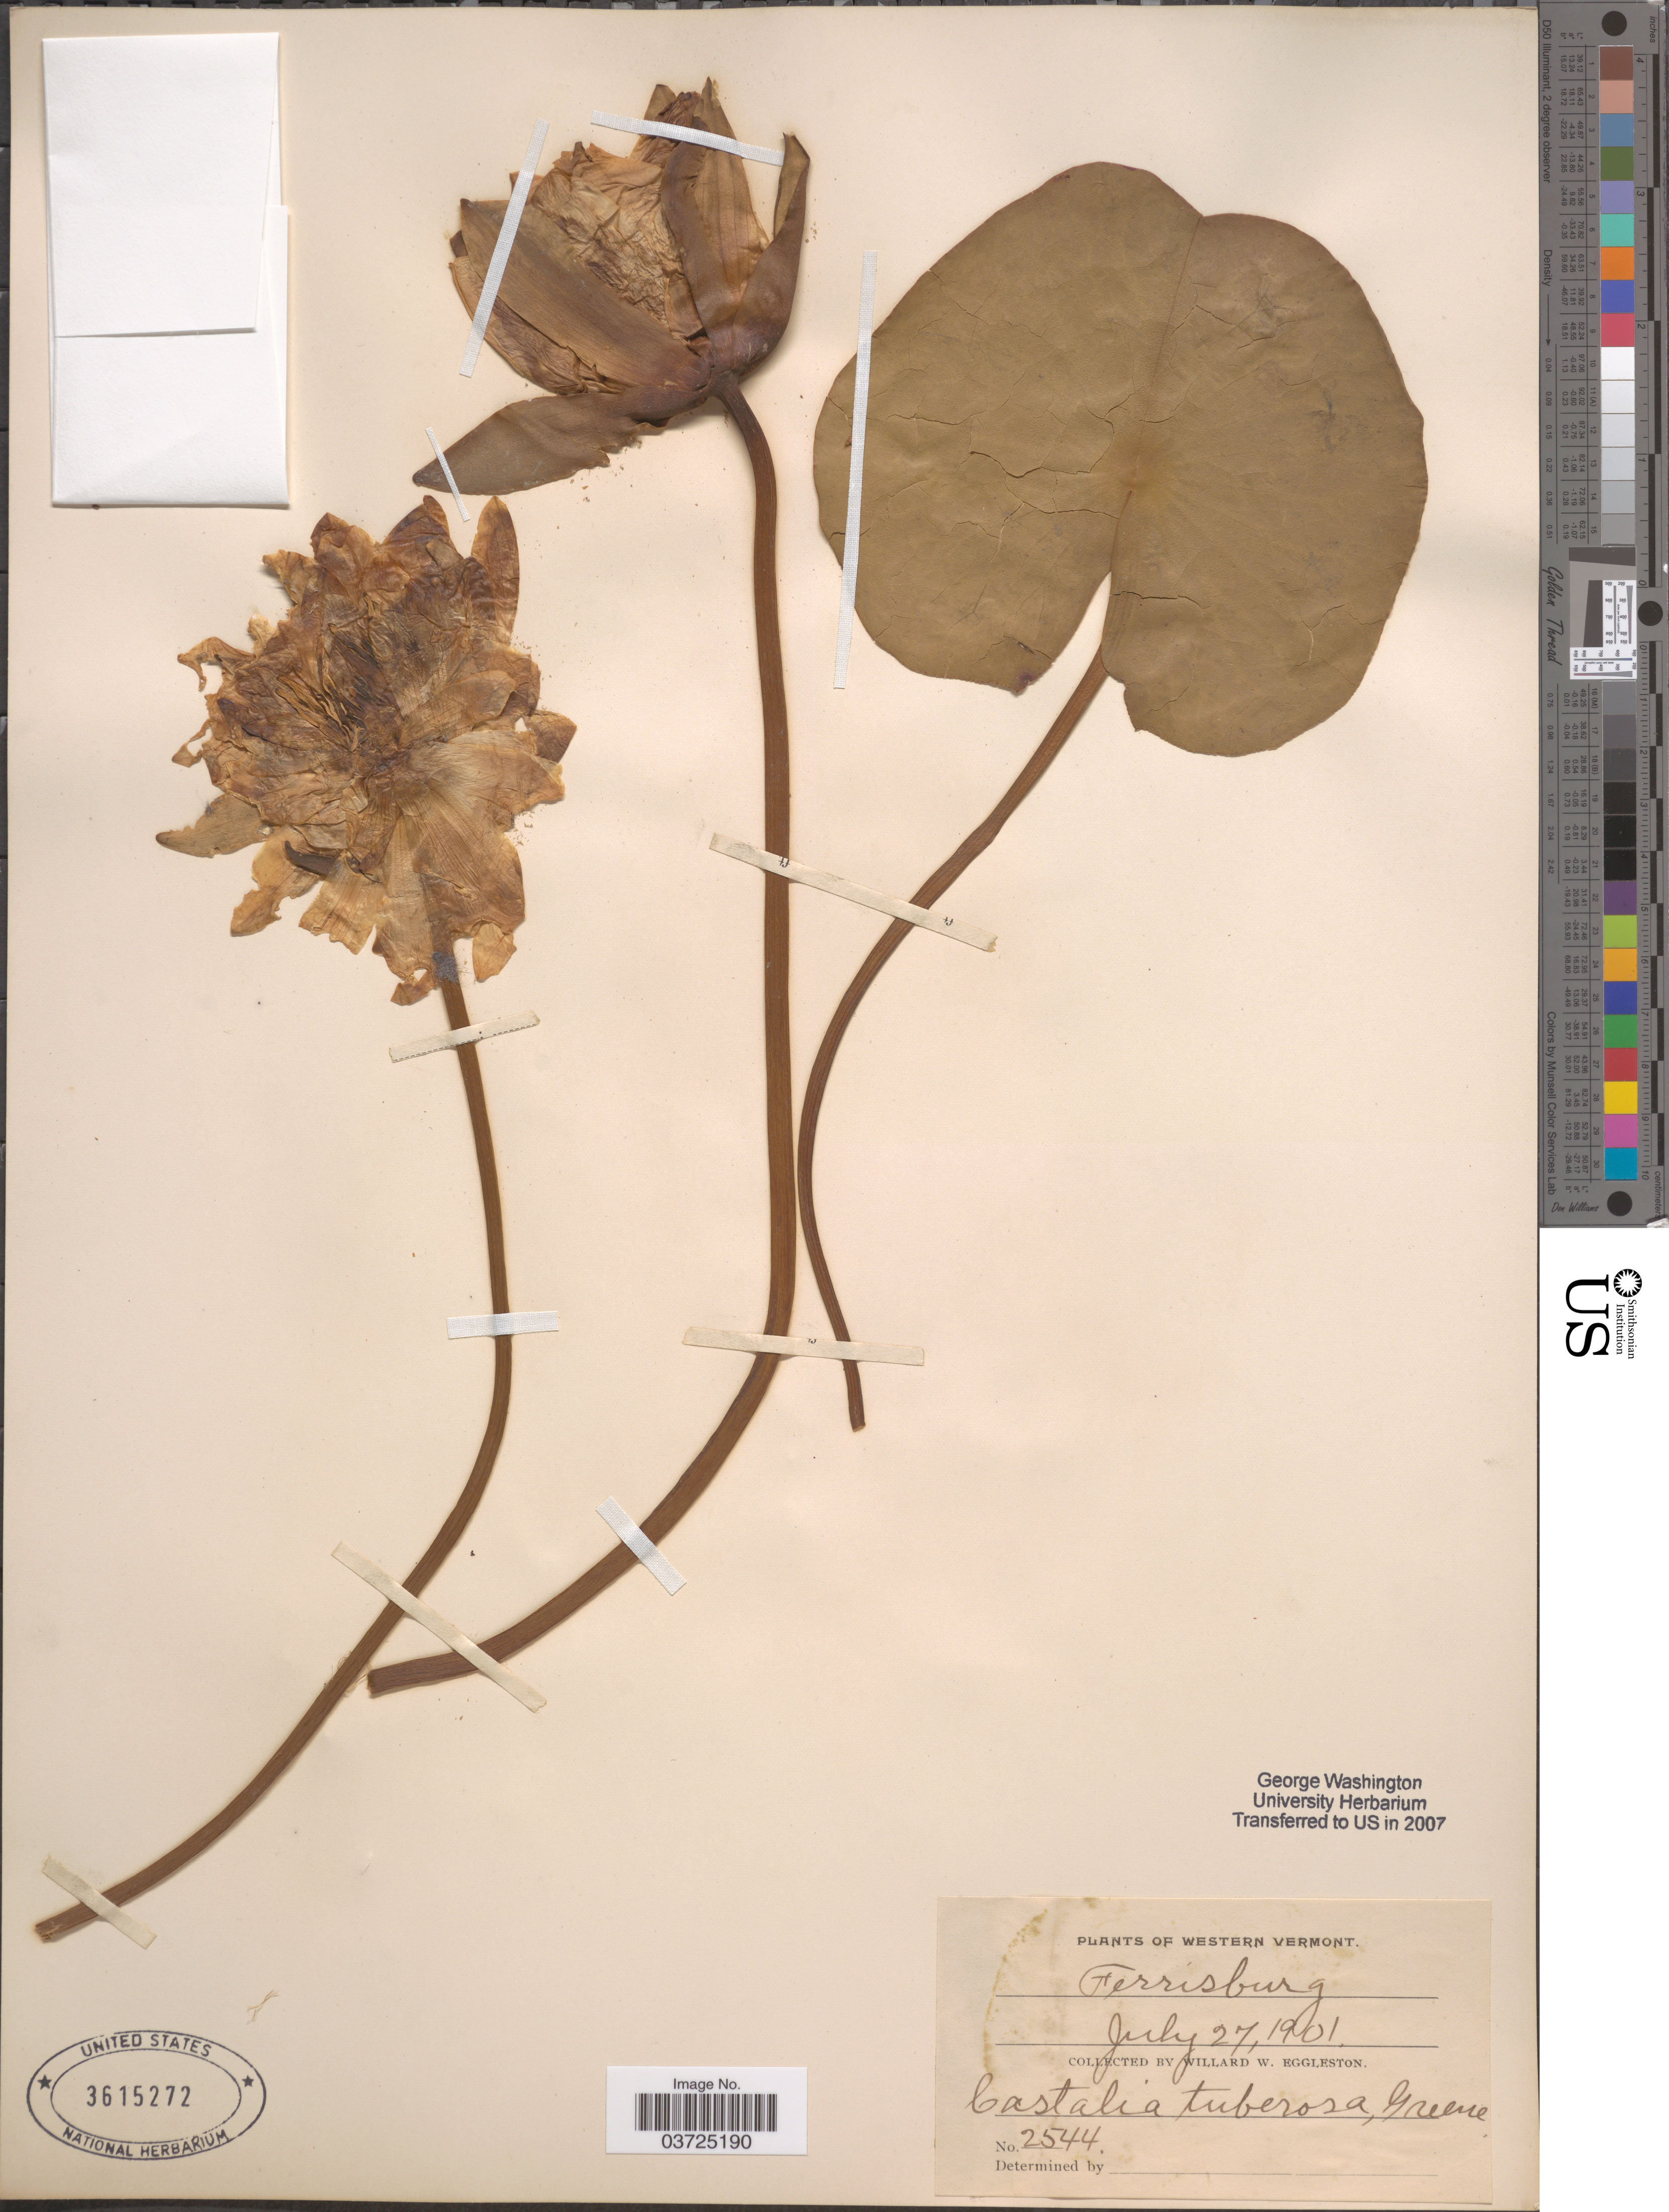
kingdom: Plantae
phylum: Tracheophyta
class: Magnoliopsida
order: Nymphaeales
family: Nymphaeaceae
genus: Nymphaea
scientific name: Nymphaea tuberosa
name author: Paine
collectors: W. W. Eggleston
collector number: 2544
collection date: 1901-07-27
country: United States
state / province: Vermont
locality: Western Vermont. Ferrisburg.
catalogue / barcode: US 3615272